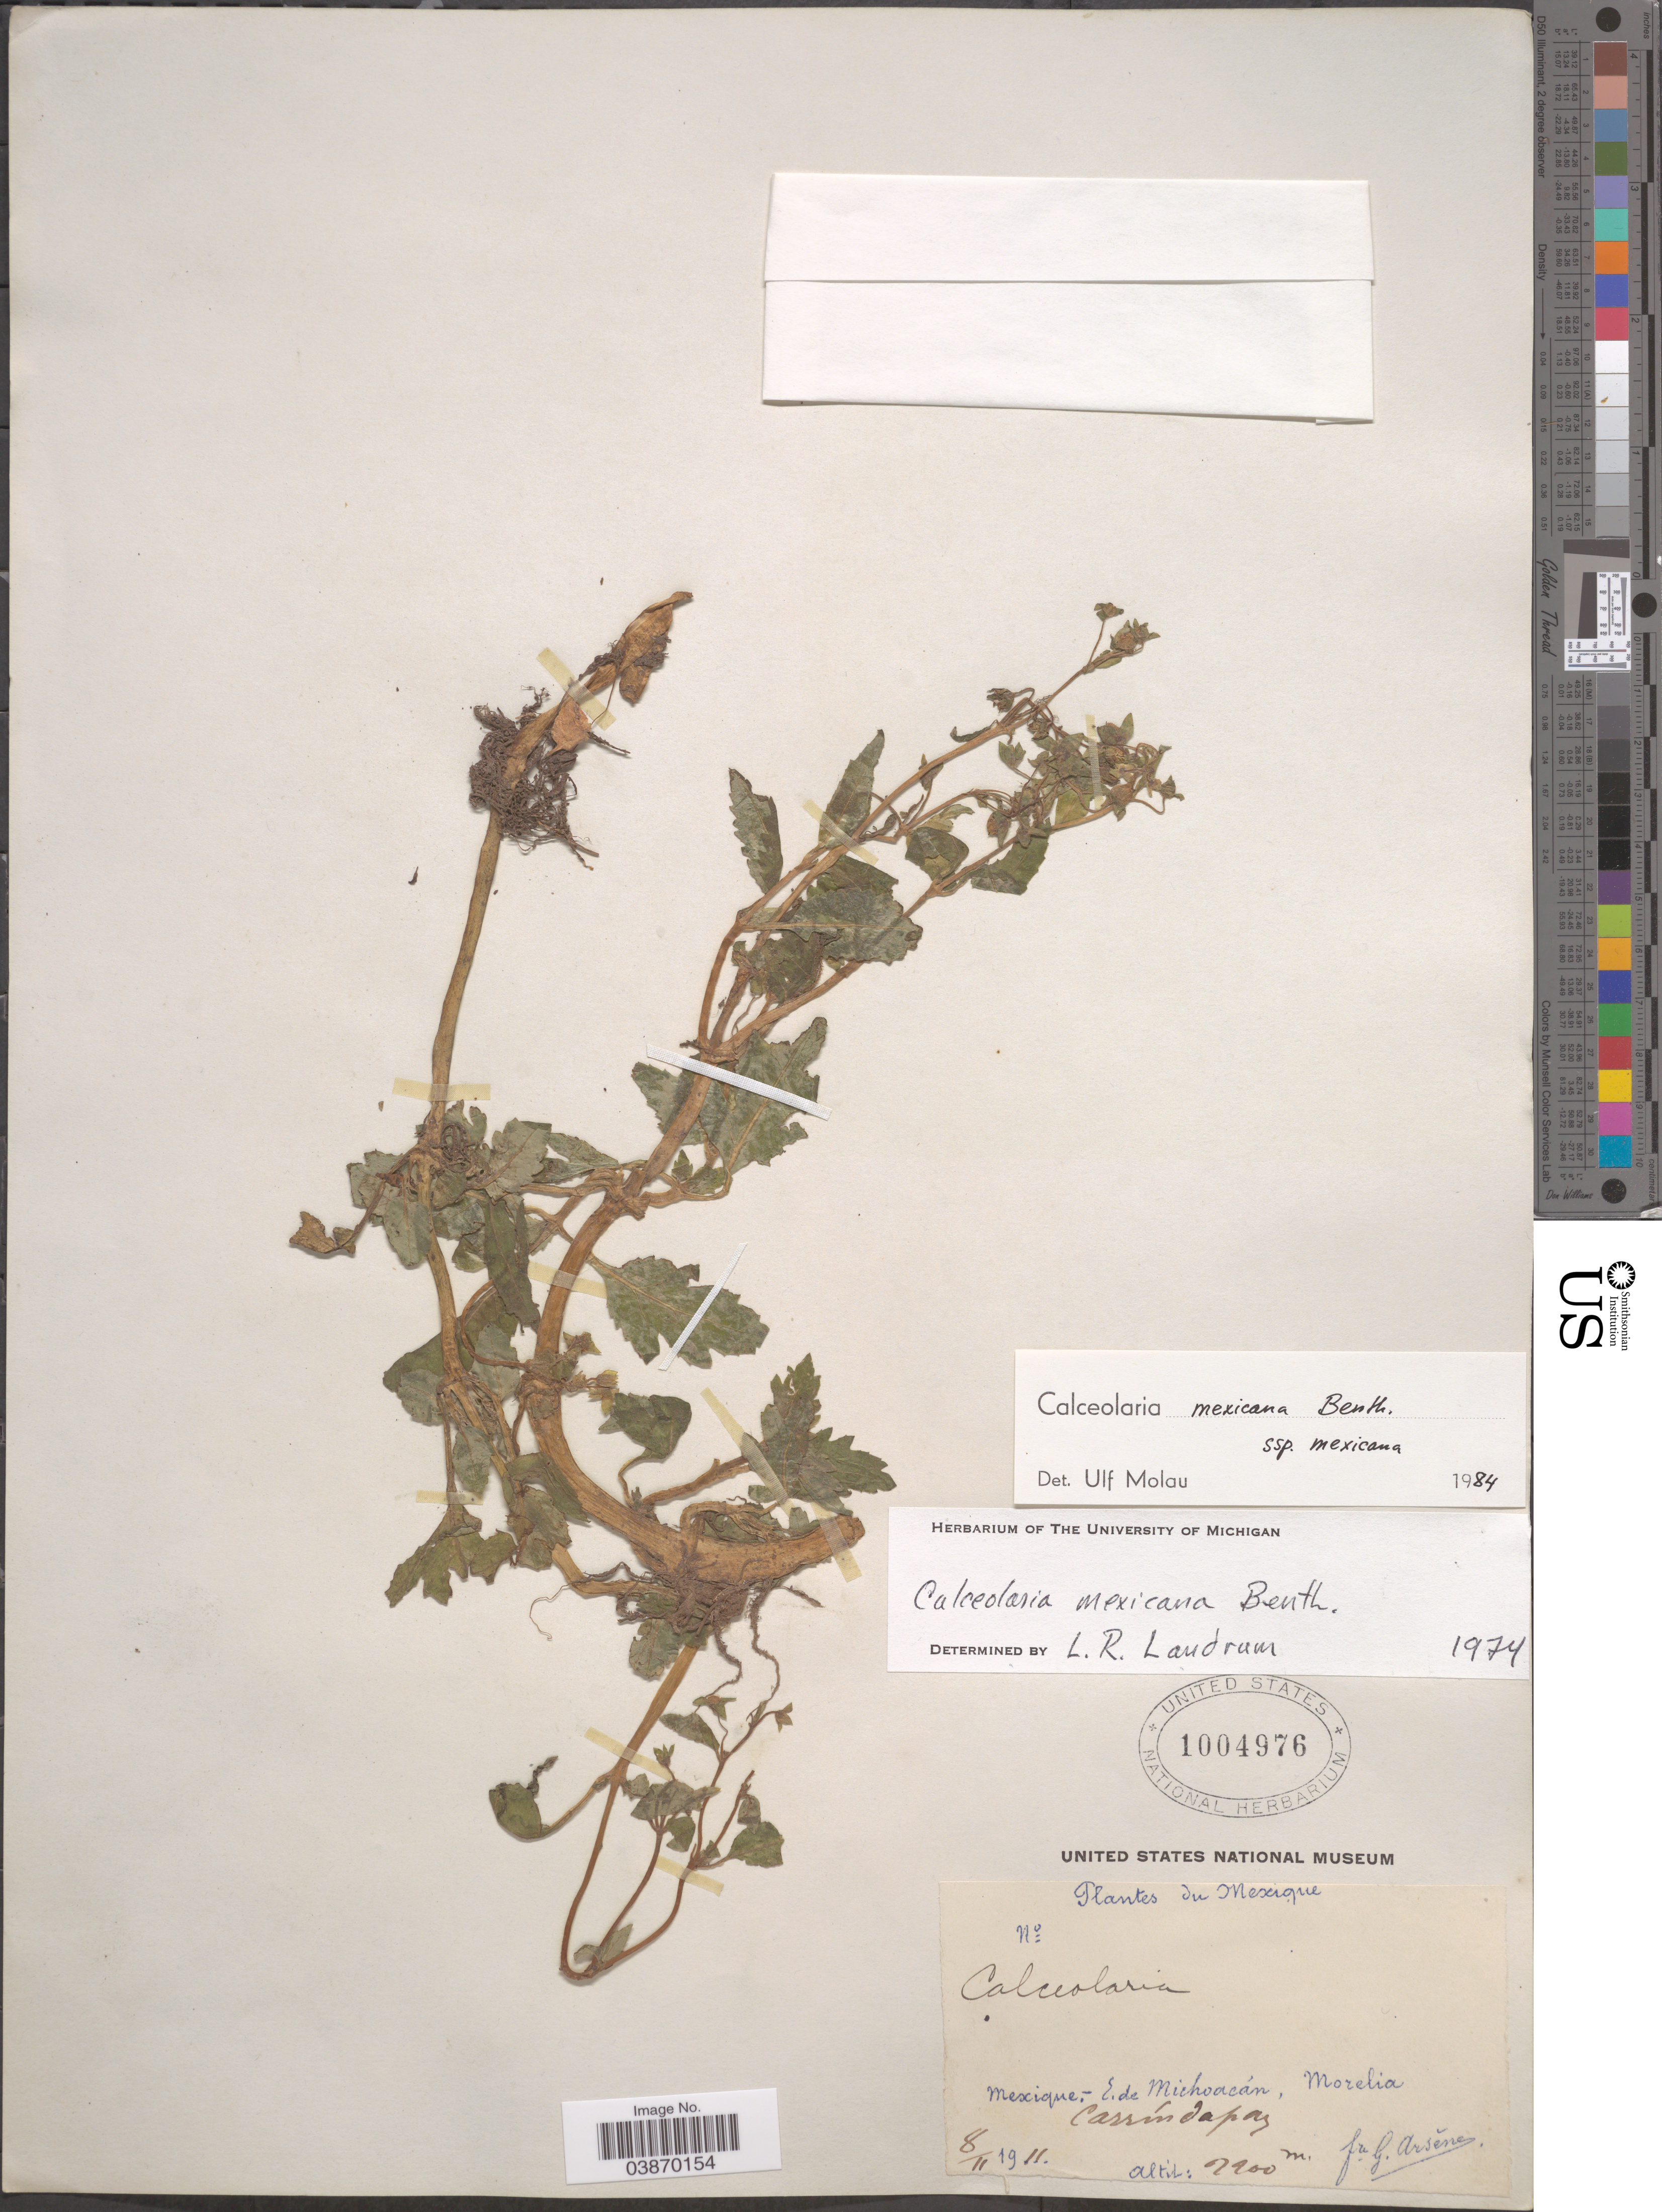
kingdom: Plantae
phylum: Tracheophyta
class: Magnoliopsida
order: Lamiales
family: Calceolariaceae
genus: Calceolaria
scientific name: Calceolaria mexicana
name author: Benth.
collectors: Bro. G. Arsène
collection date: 1911-11-08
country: Mexico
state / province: Michoacán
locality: E. de Michocán, Morelia. Carindapaz.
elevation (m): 2200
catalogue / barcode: US 1004976